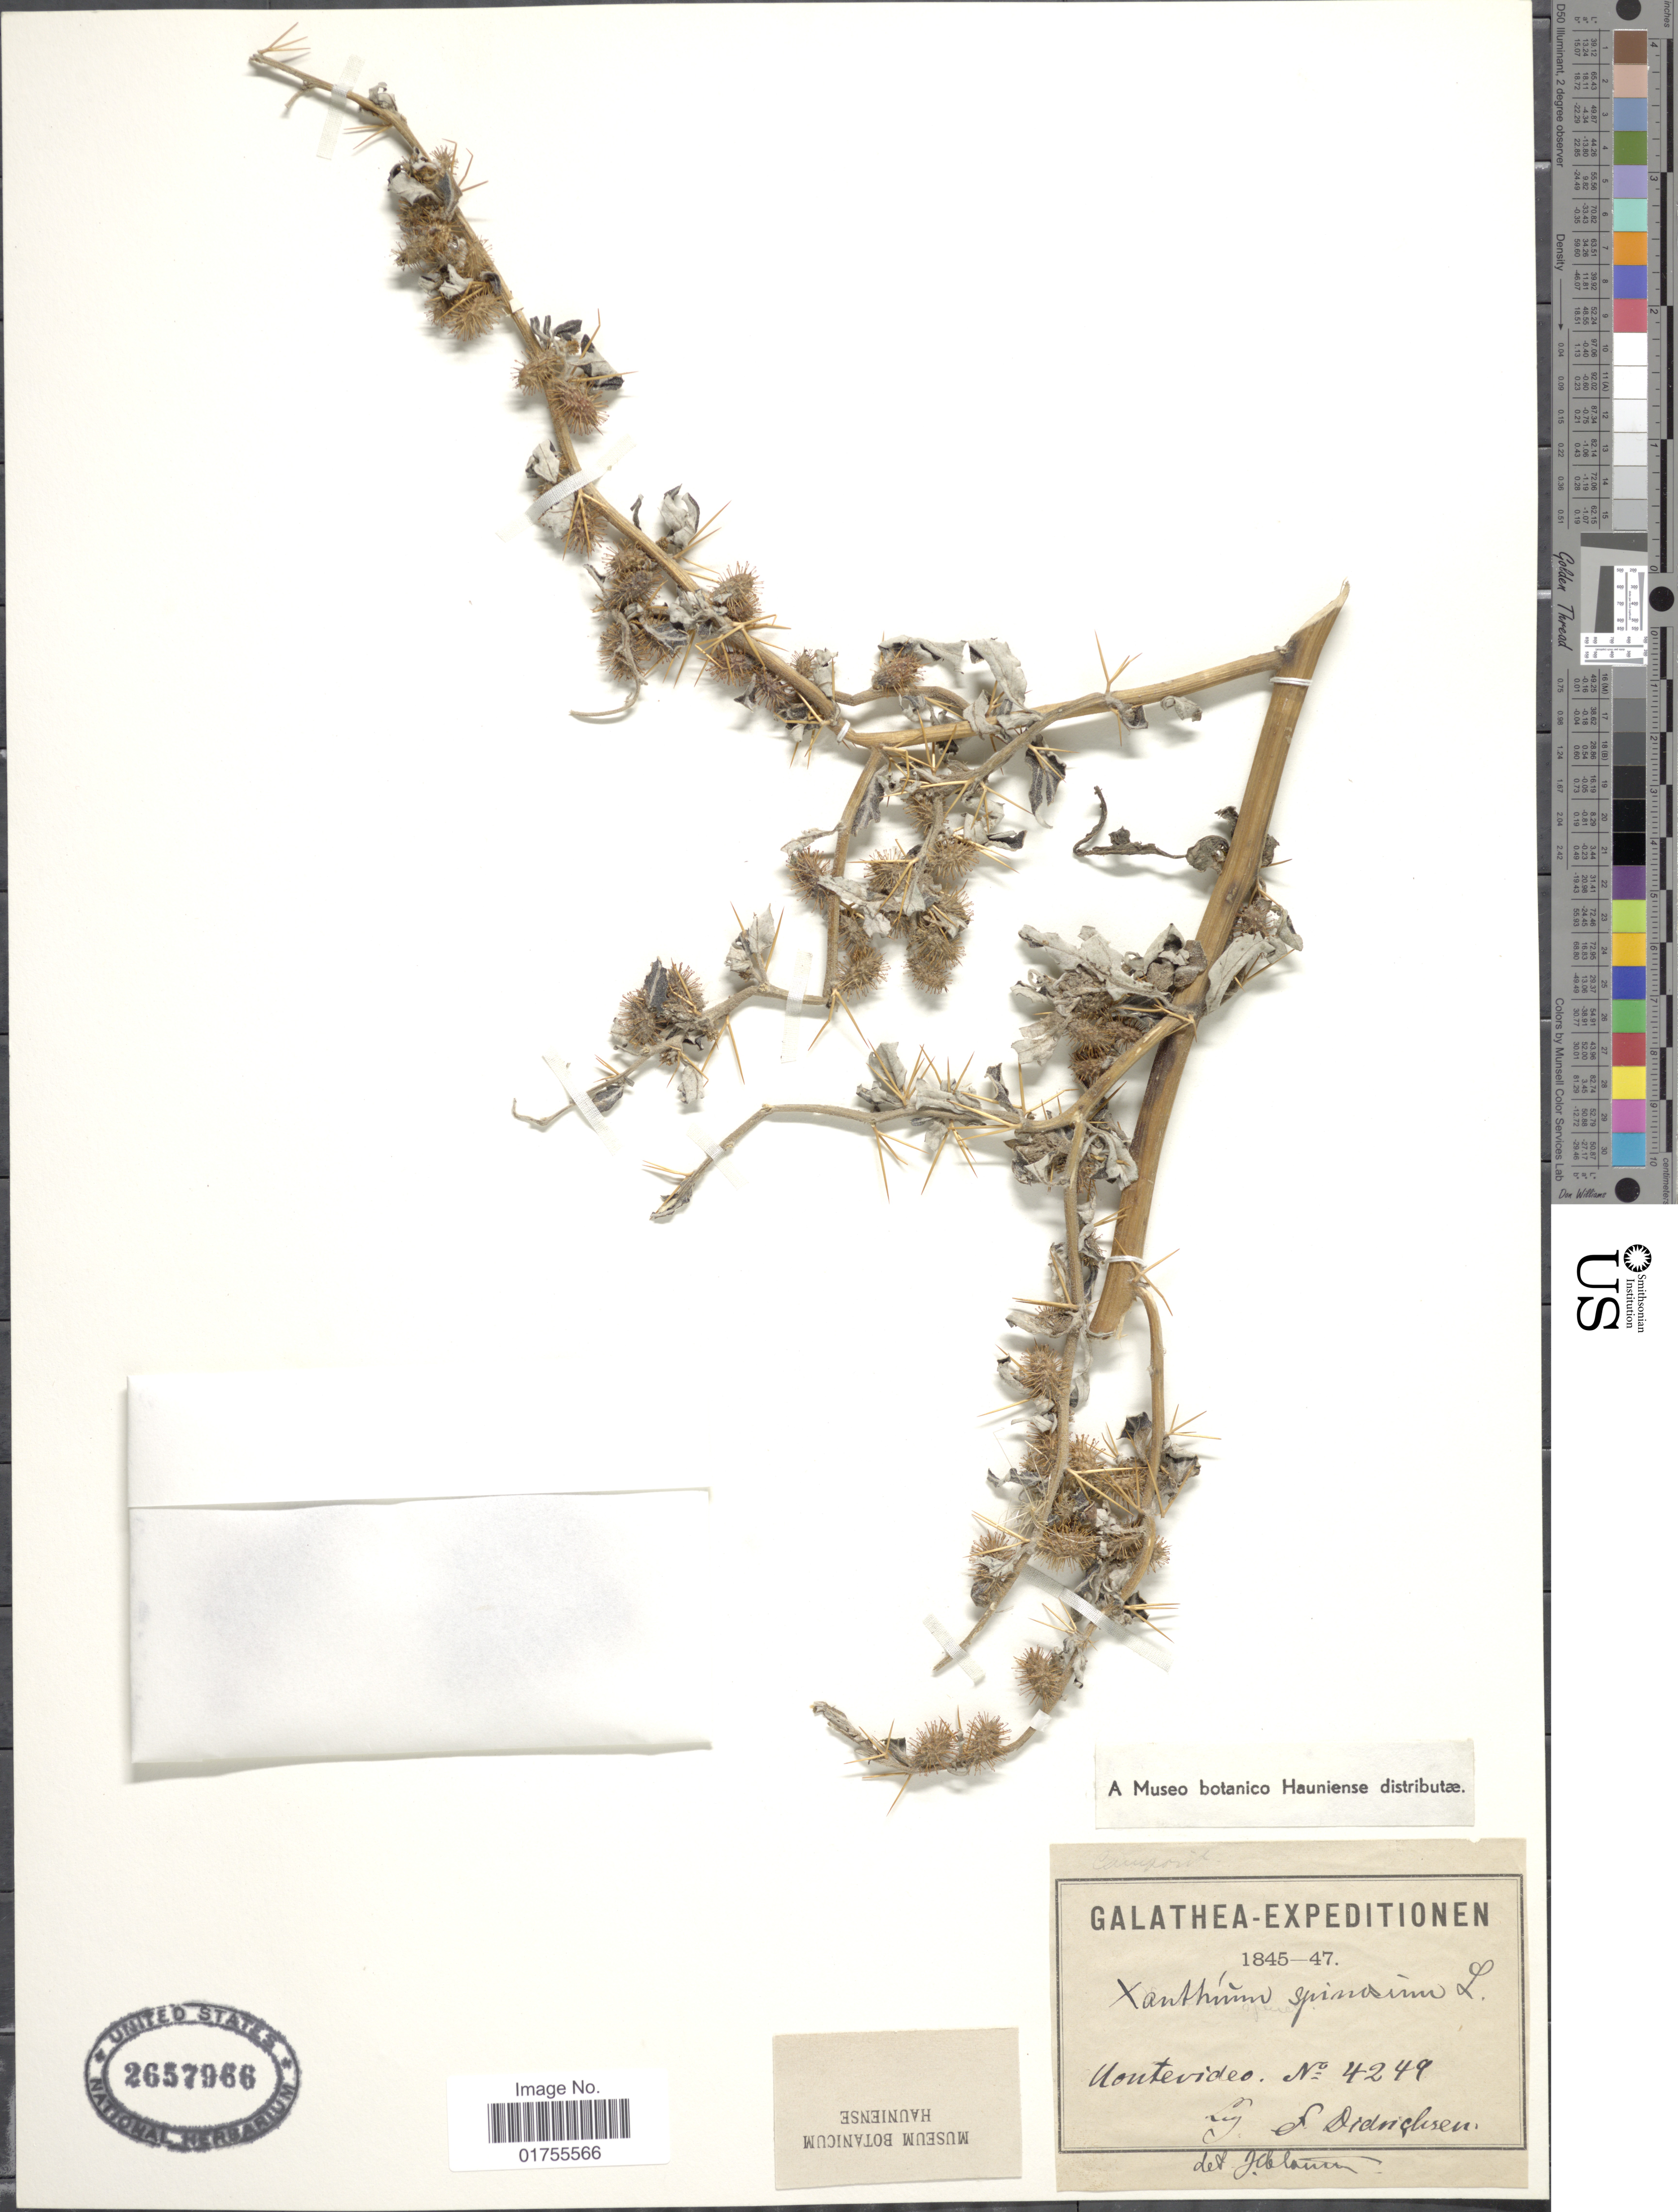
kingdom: Plantae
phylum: Tracheophyta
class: Magnoliopsida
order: Asterales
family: Asteraceae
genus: Xanthium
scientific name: Xanthium spinosum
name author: L.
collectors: F. Didrichsen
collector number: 4249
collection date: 1845/1847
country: Uruguay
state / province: Montevideo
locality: Galathea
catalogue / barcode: US 2657966